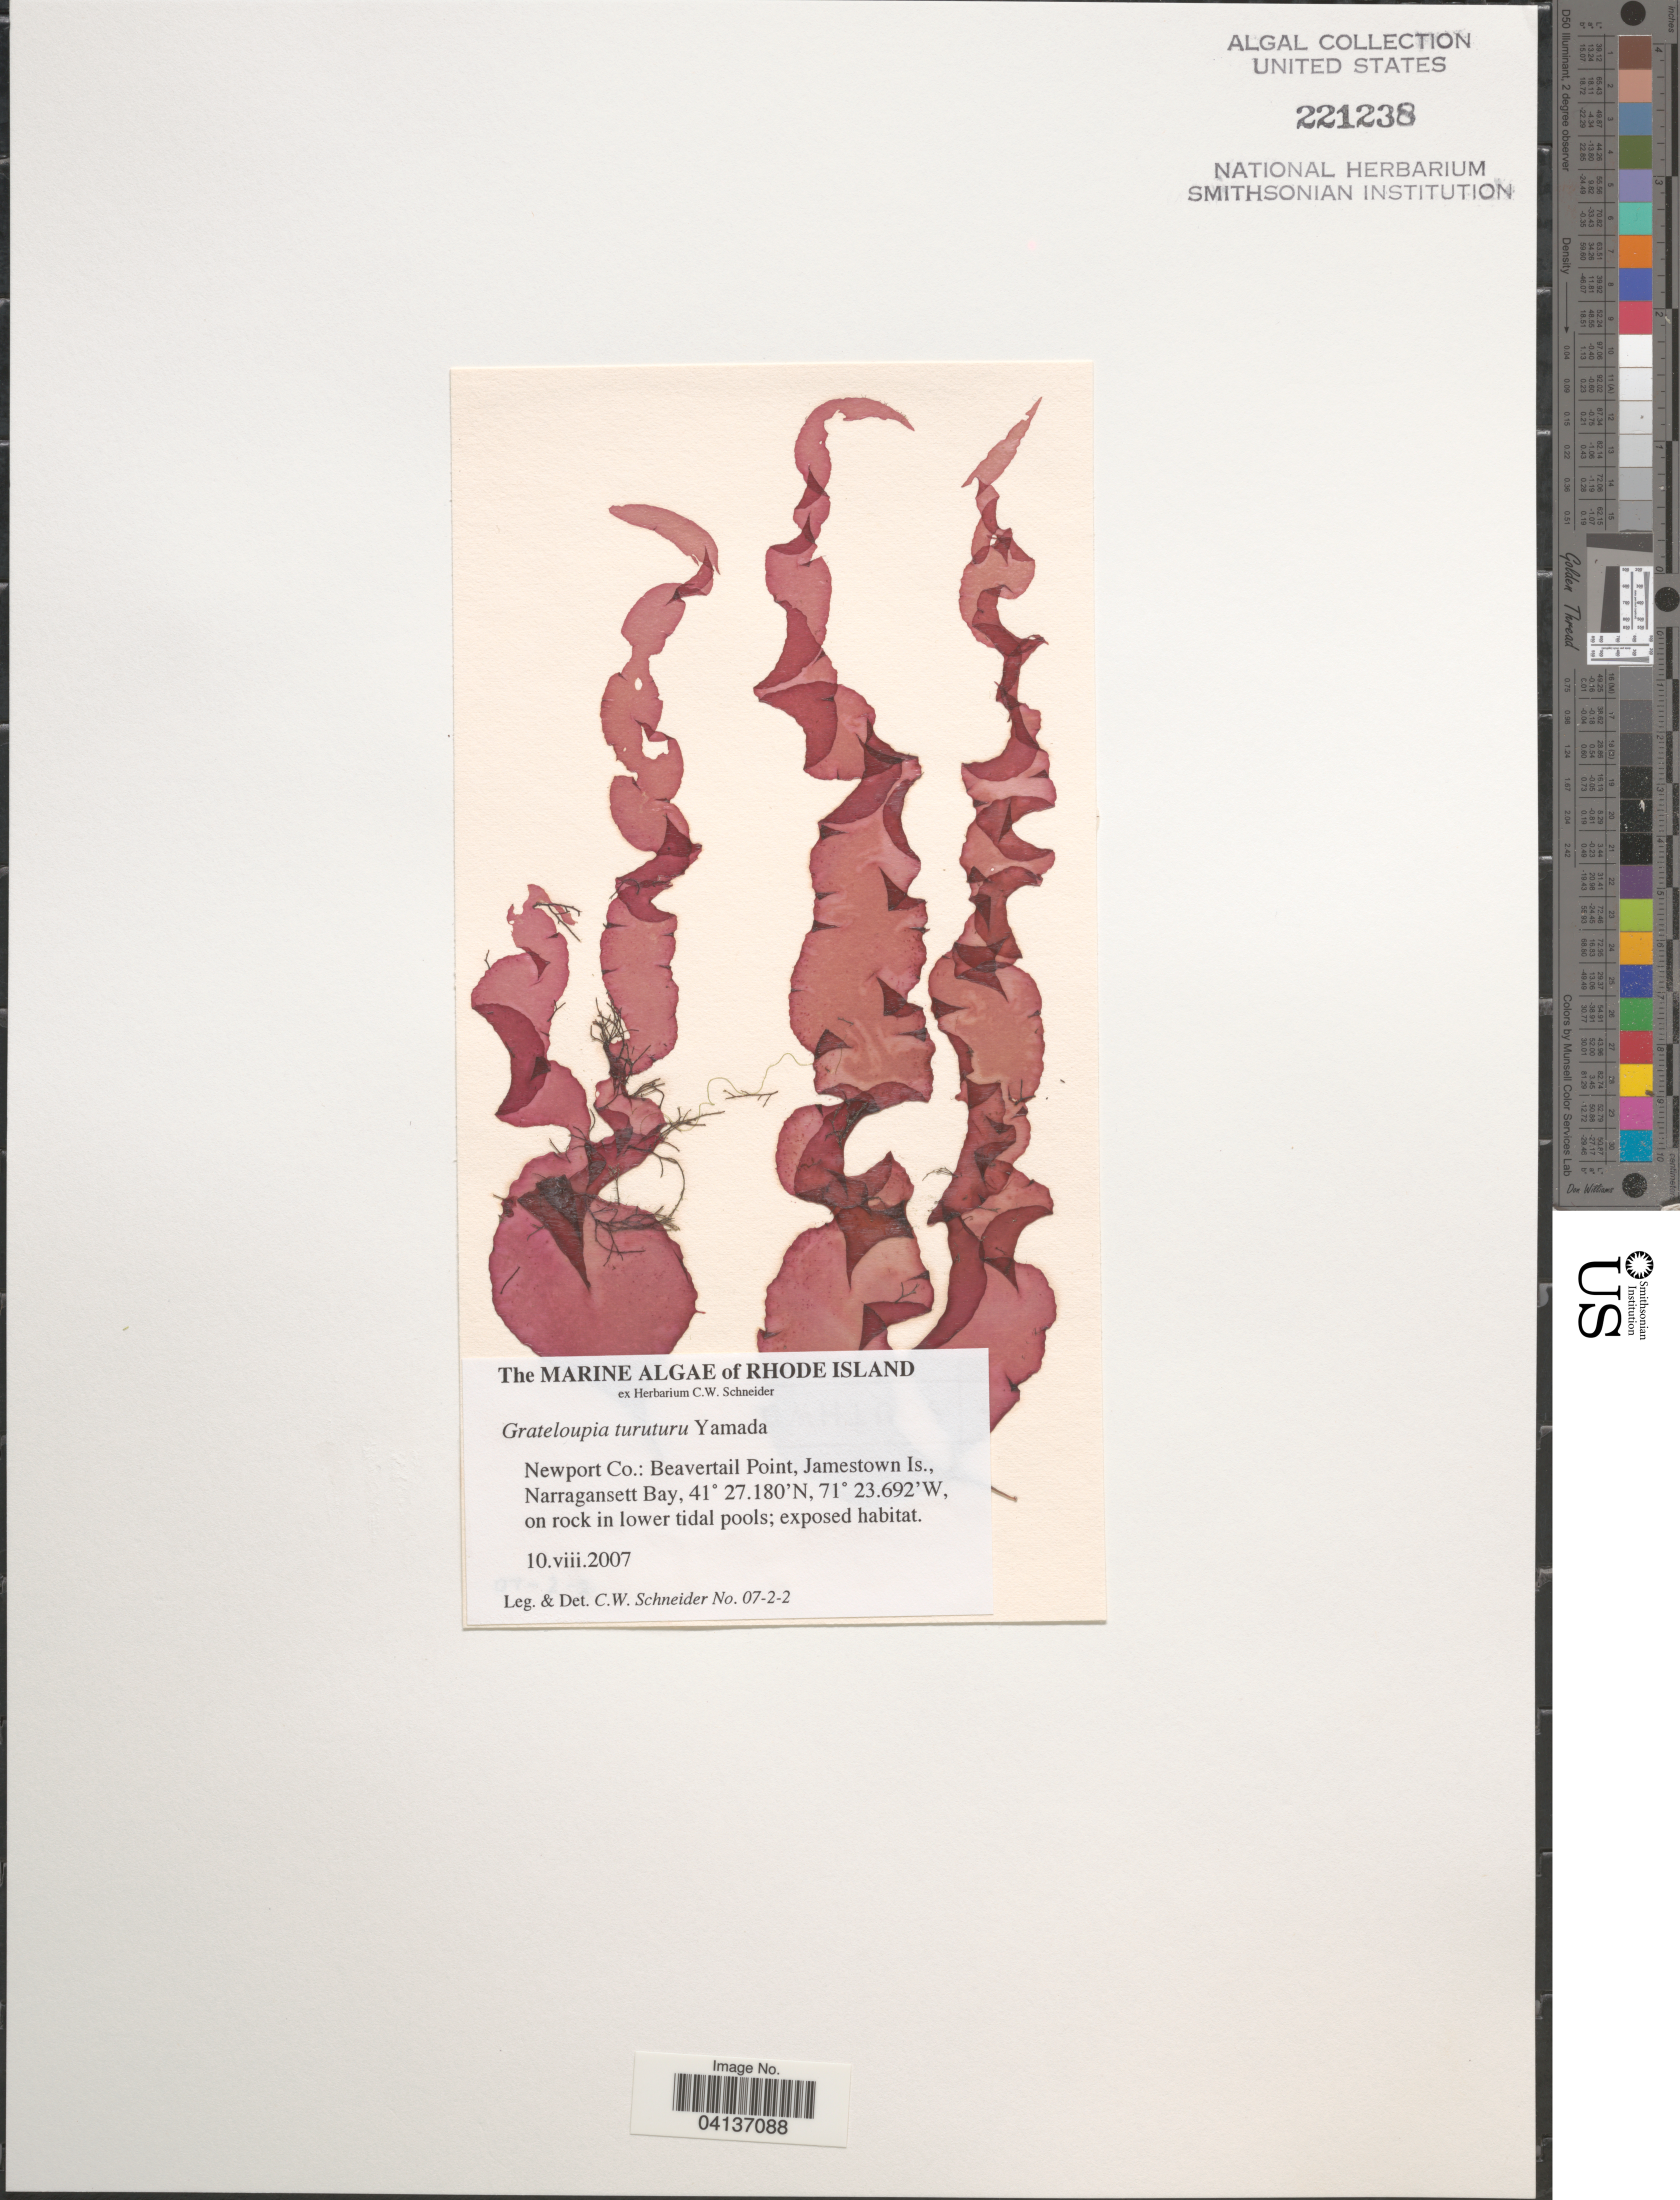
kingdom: Plantae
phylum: Rhodophyta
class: Florideophyceae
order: Halymeniales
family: Halymeniaceae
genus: Grateloupia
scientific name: Grateloupia turuturu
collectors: C. W.Schneider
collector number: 07-2-2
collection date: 2007-08-10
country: United States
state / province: Rhode Island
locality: Newport Co.: Beavertail Point, Jamestown Is., Narragansett Bay.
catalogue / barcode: US 221238